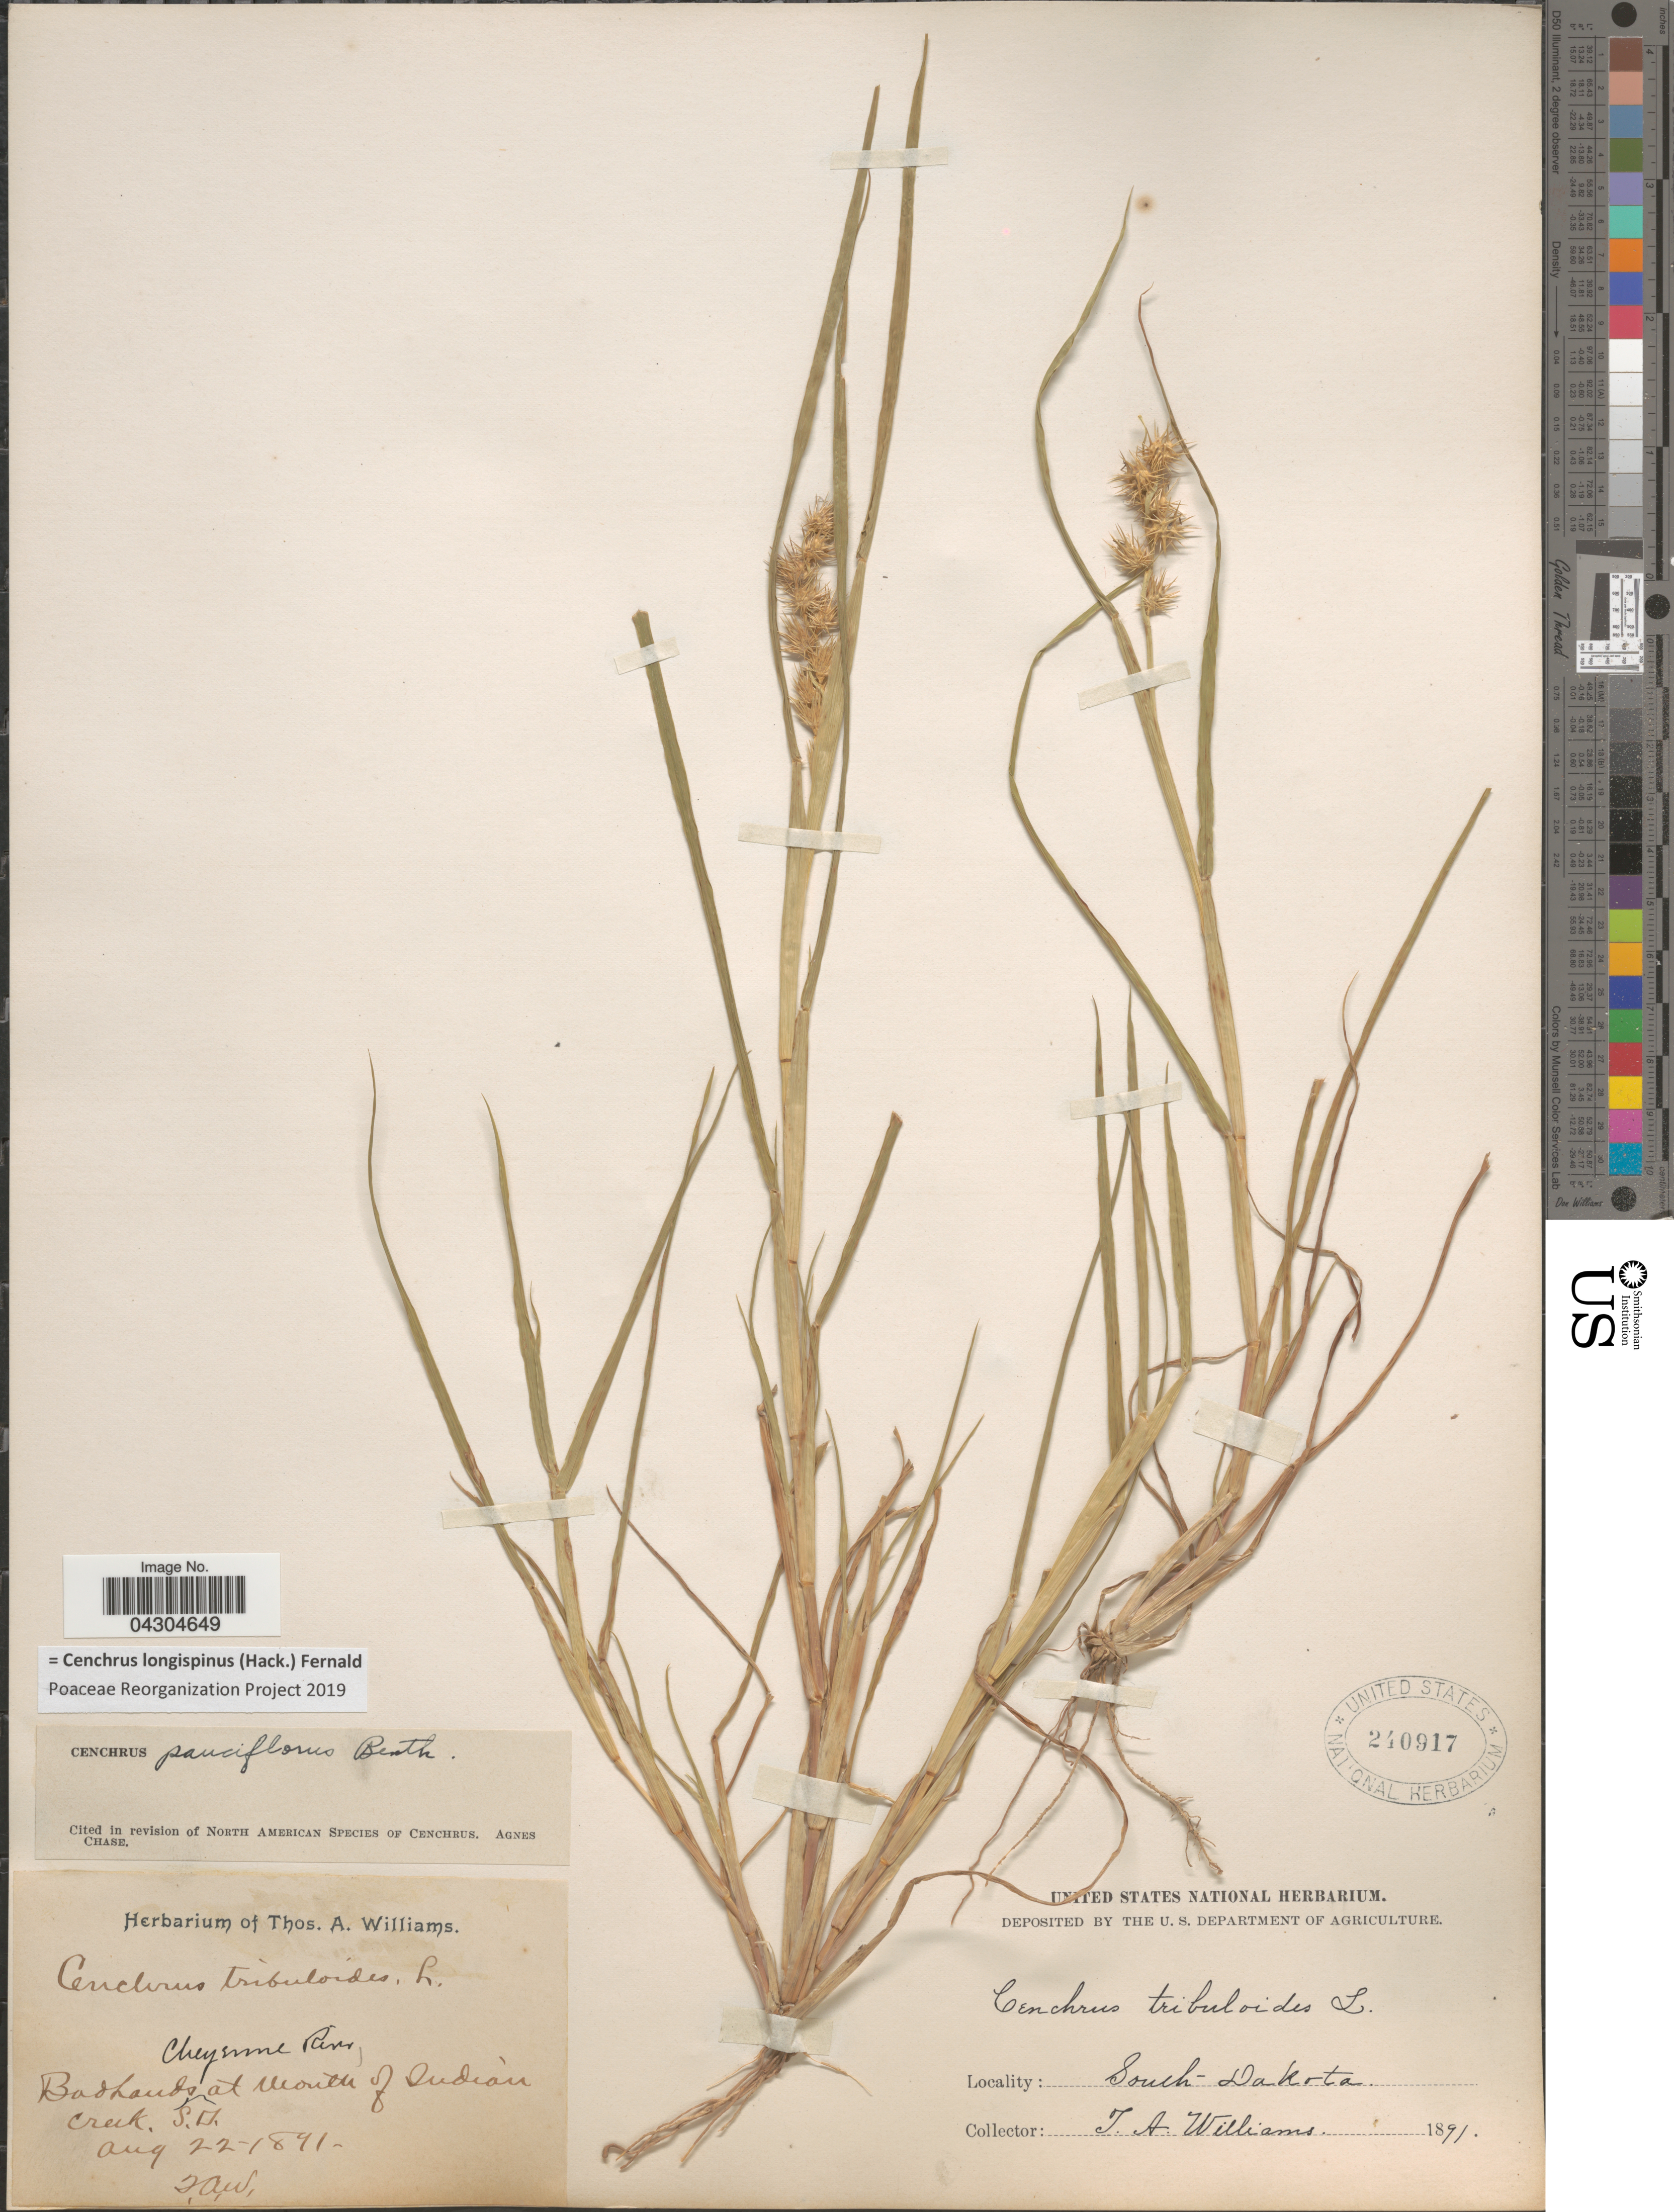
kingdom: Plantae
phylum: Tracheophyta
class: Liliopsida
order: Poales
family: Poaceae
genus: Cenchrus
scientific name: Cenchrus longispinus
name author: (Hack.) Fernald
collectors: T. A. Williams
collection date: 1891-08-22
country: United States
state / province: South Dakota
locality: Cheyenne River, Badhauds at Mouth of Indian Creek.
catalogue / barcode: US 240917